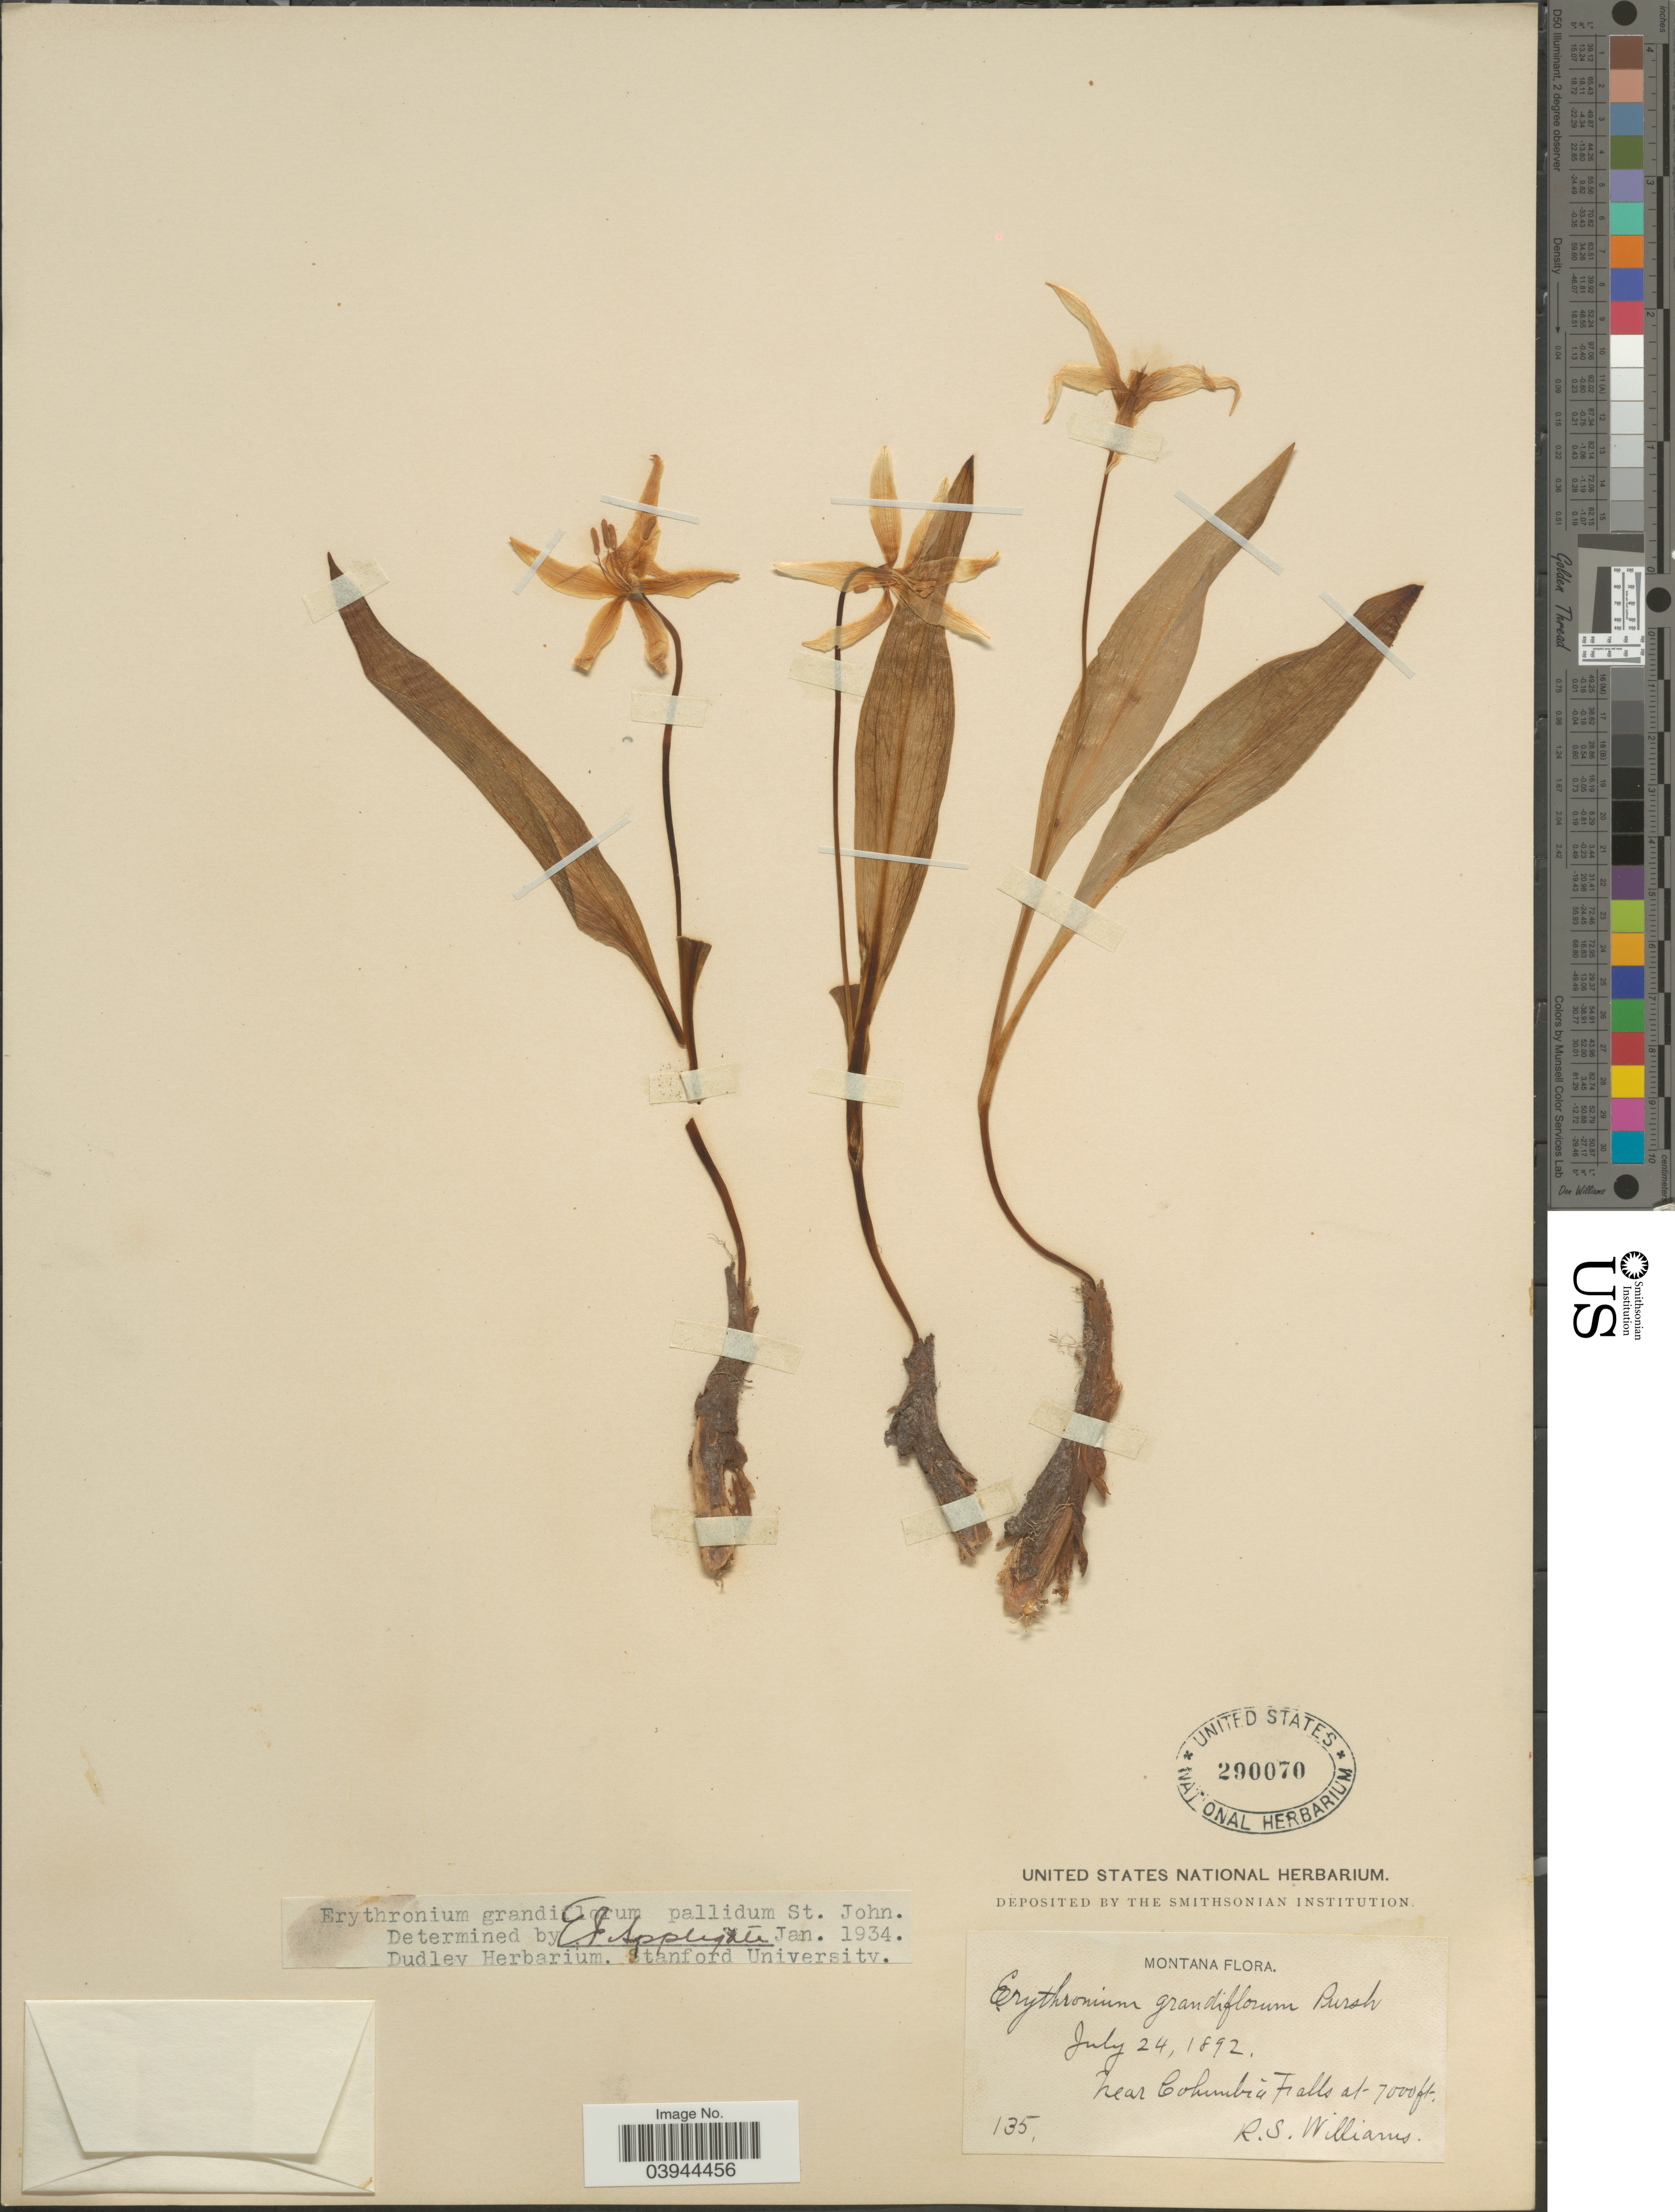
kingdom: Plantae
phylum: Tracheophyta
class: Liliopsida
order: Liliales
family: Liliaceae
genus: Erythronium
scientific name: Erythronium grandiflorum var. pallidum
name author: H. St. John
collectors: R. S. Williams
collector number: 135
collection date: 1892-07-24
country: United States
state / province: Montana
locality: Near Columbia Falls.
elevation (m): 2134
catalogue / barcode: US 290070